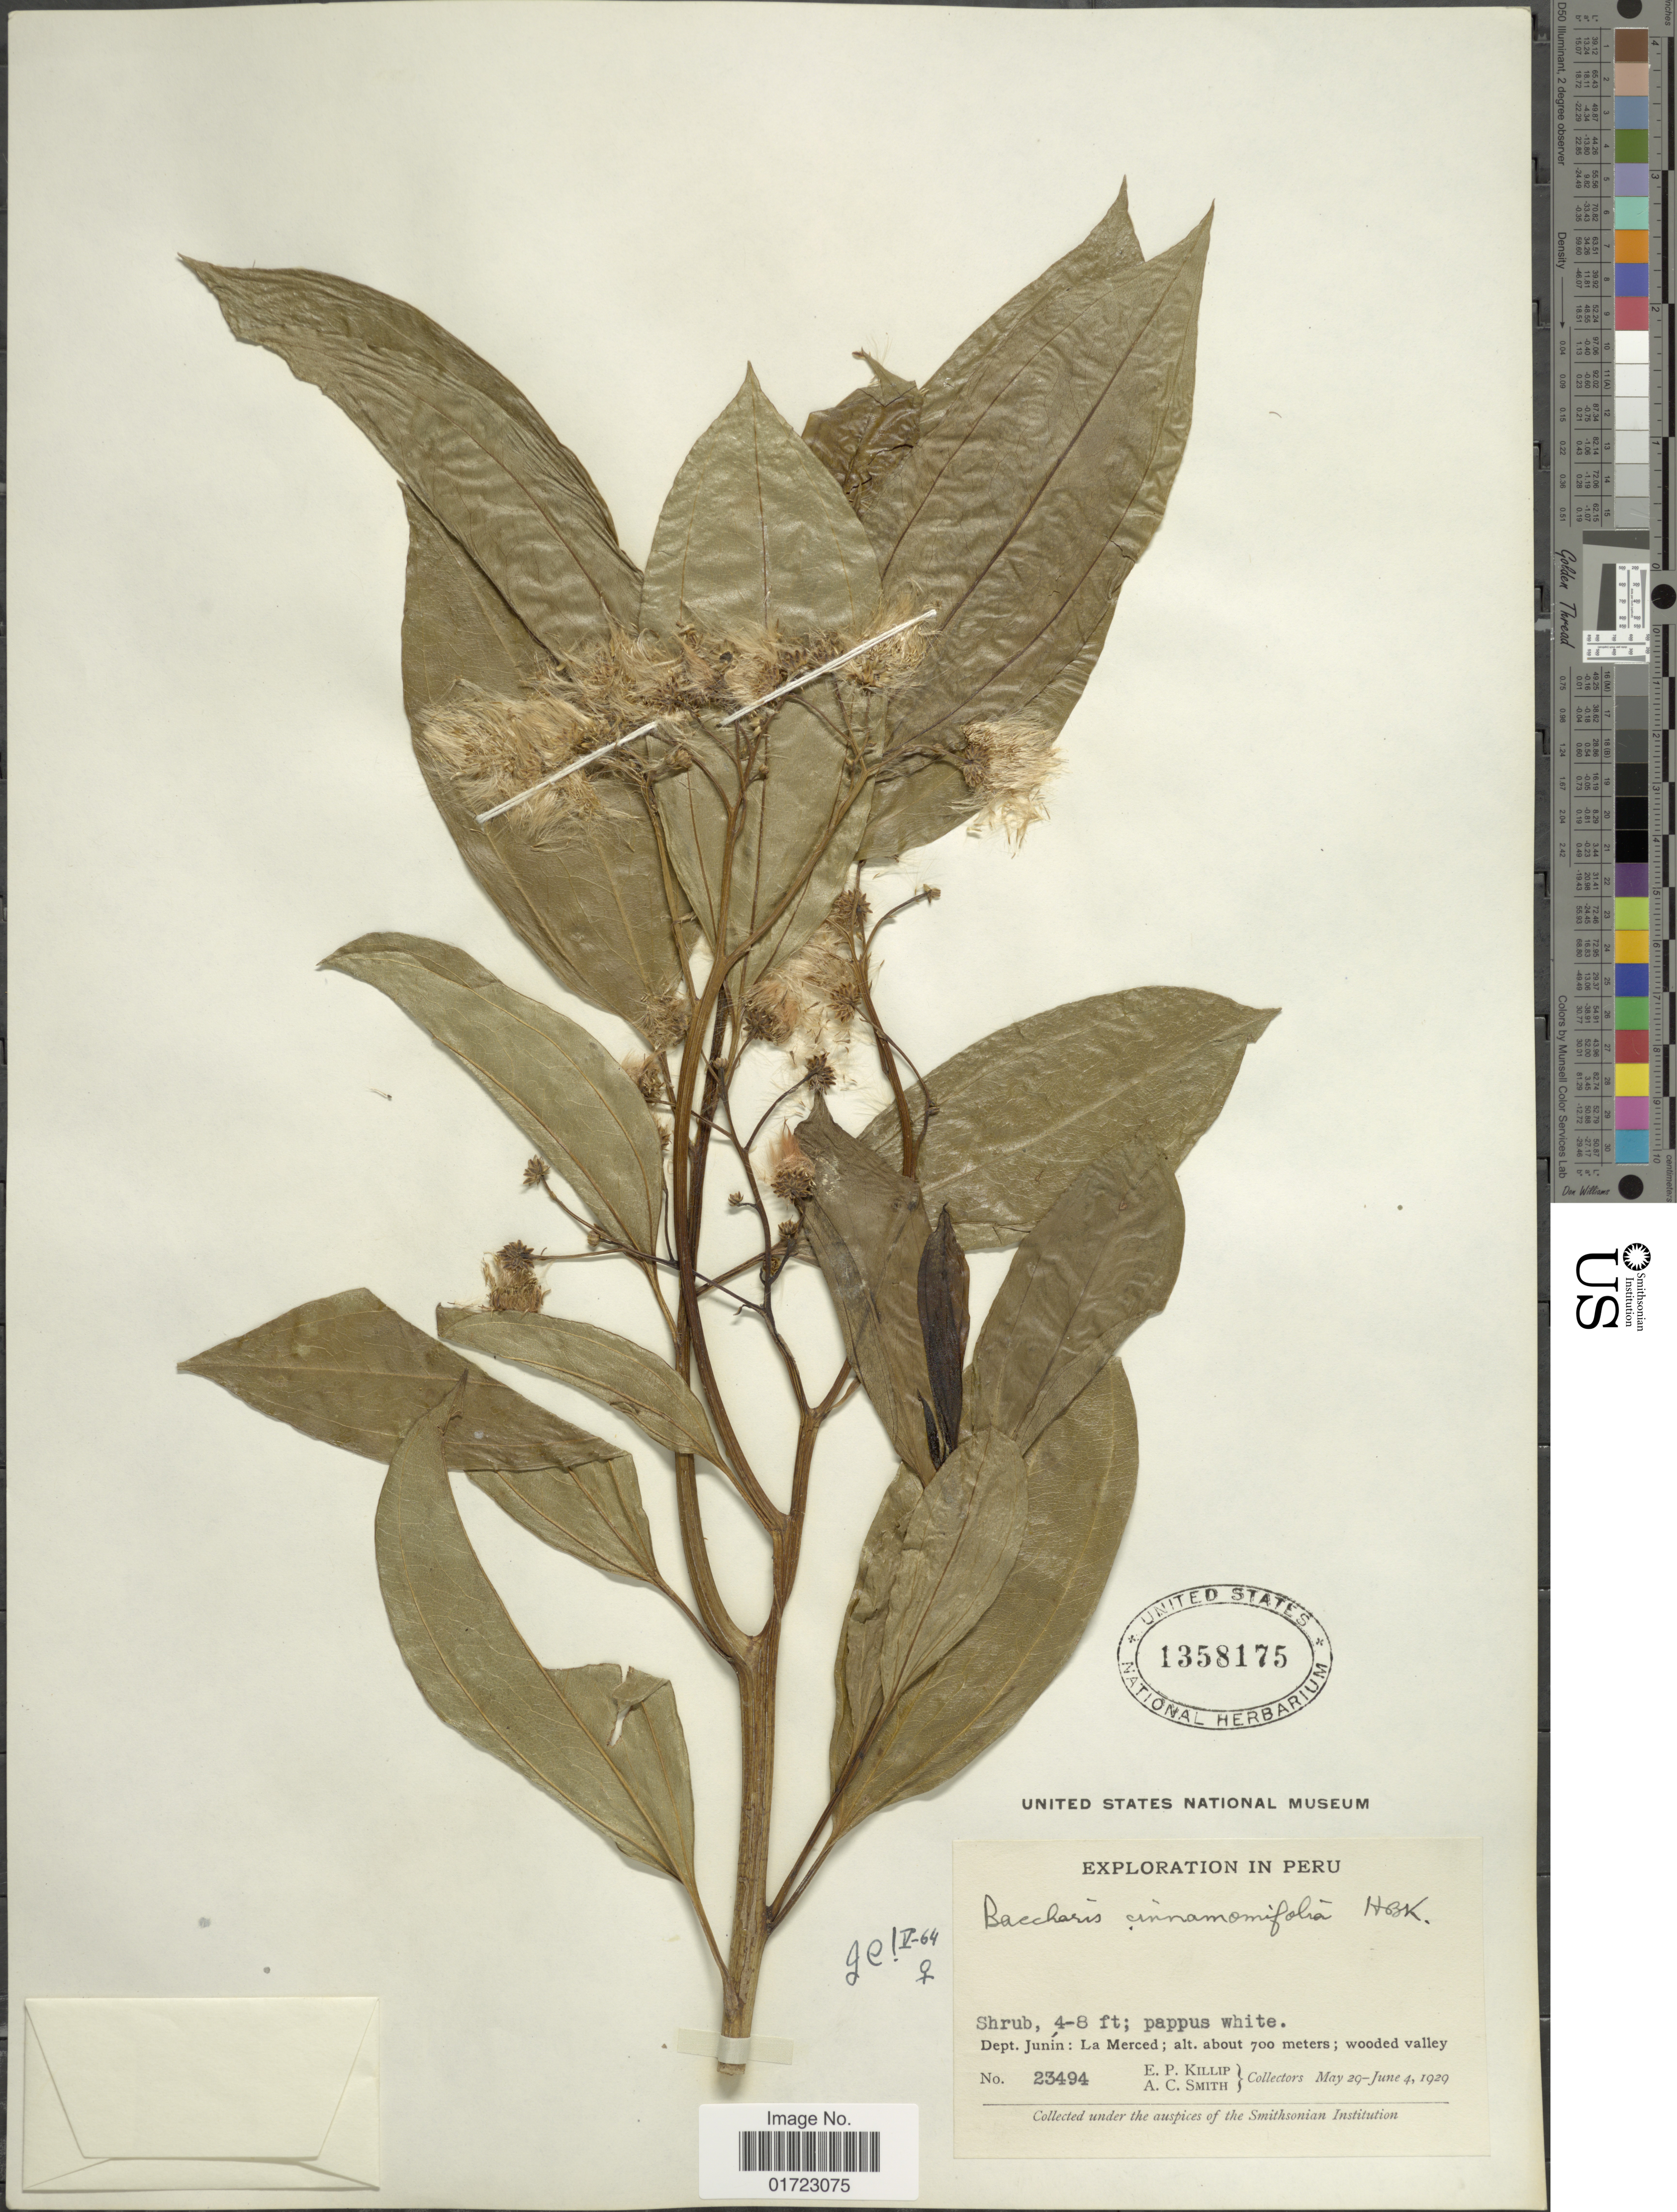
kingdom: Plantae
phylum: Tracheophyta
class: Magnoliopsida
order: Asterales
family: Asteraceae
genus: Baccharis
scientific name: Baccharis pedunculata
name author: (Mill.) Cabrera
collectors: E. P. Killip & A. C. Smith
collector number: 23494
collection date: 1929-05-29/1929-06-04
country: Peru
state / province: Junín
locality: La Merced.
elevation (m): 700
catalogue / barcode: US 1358175